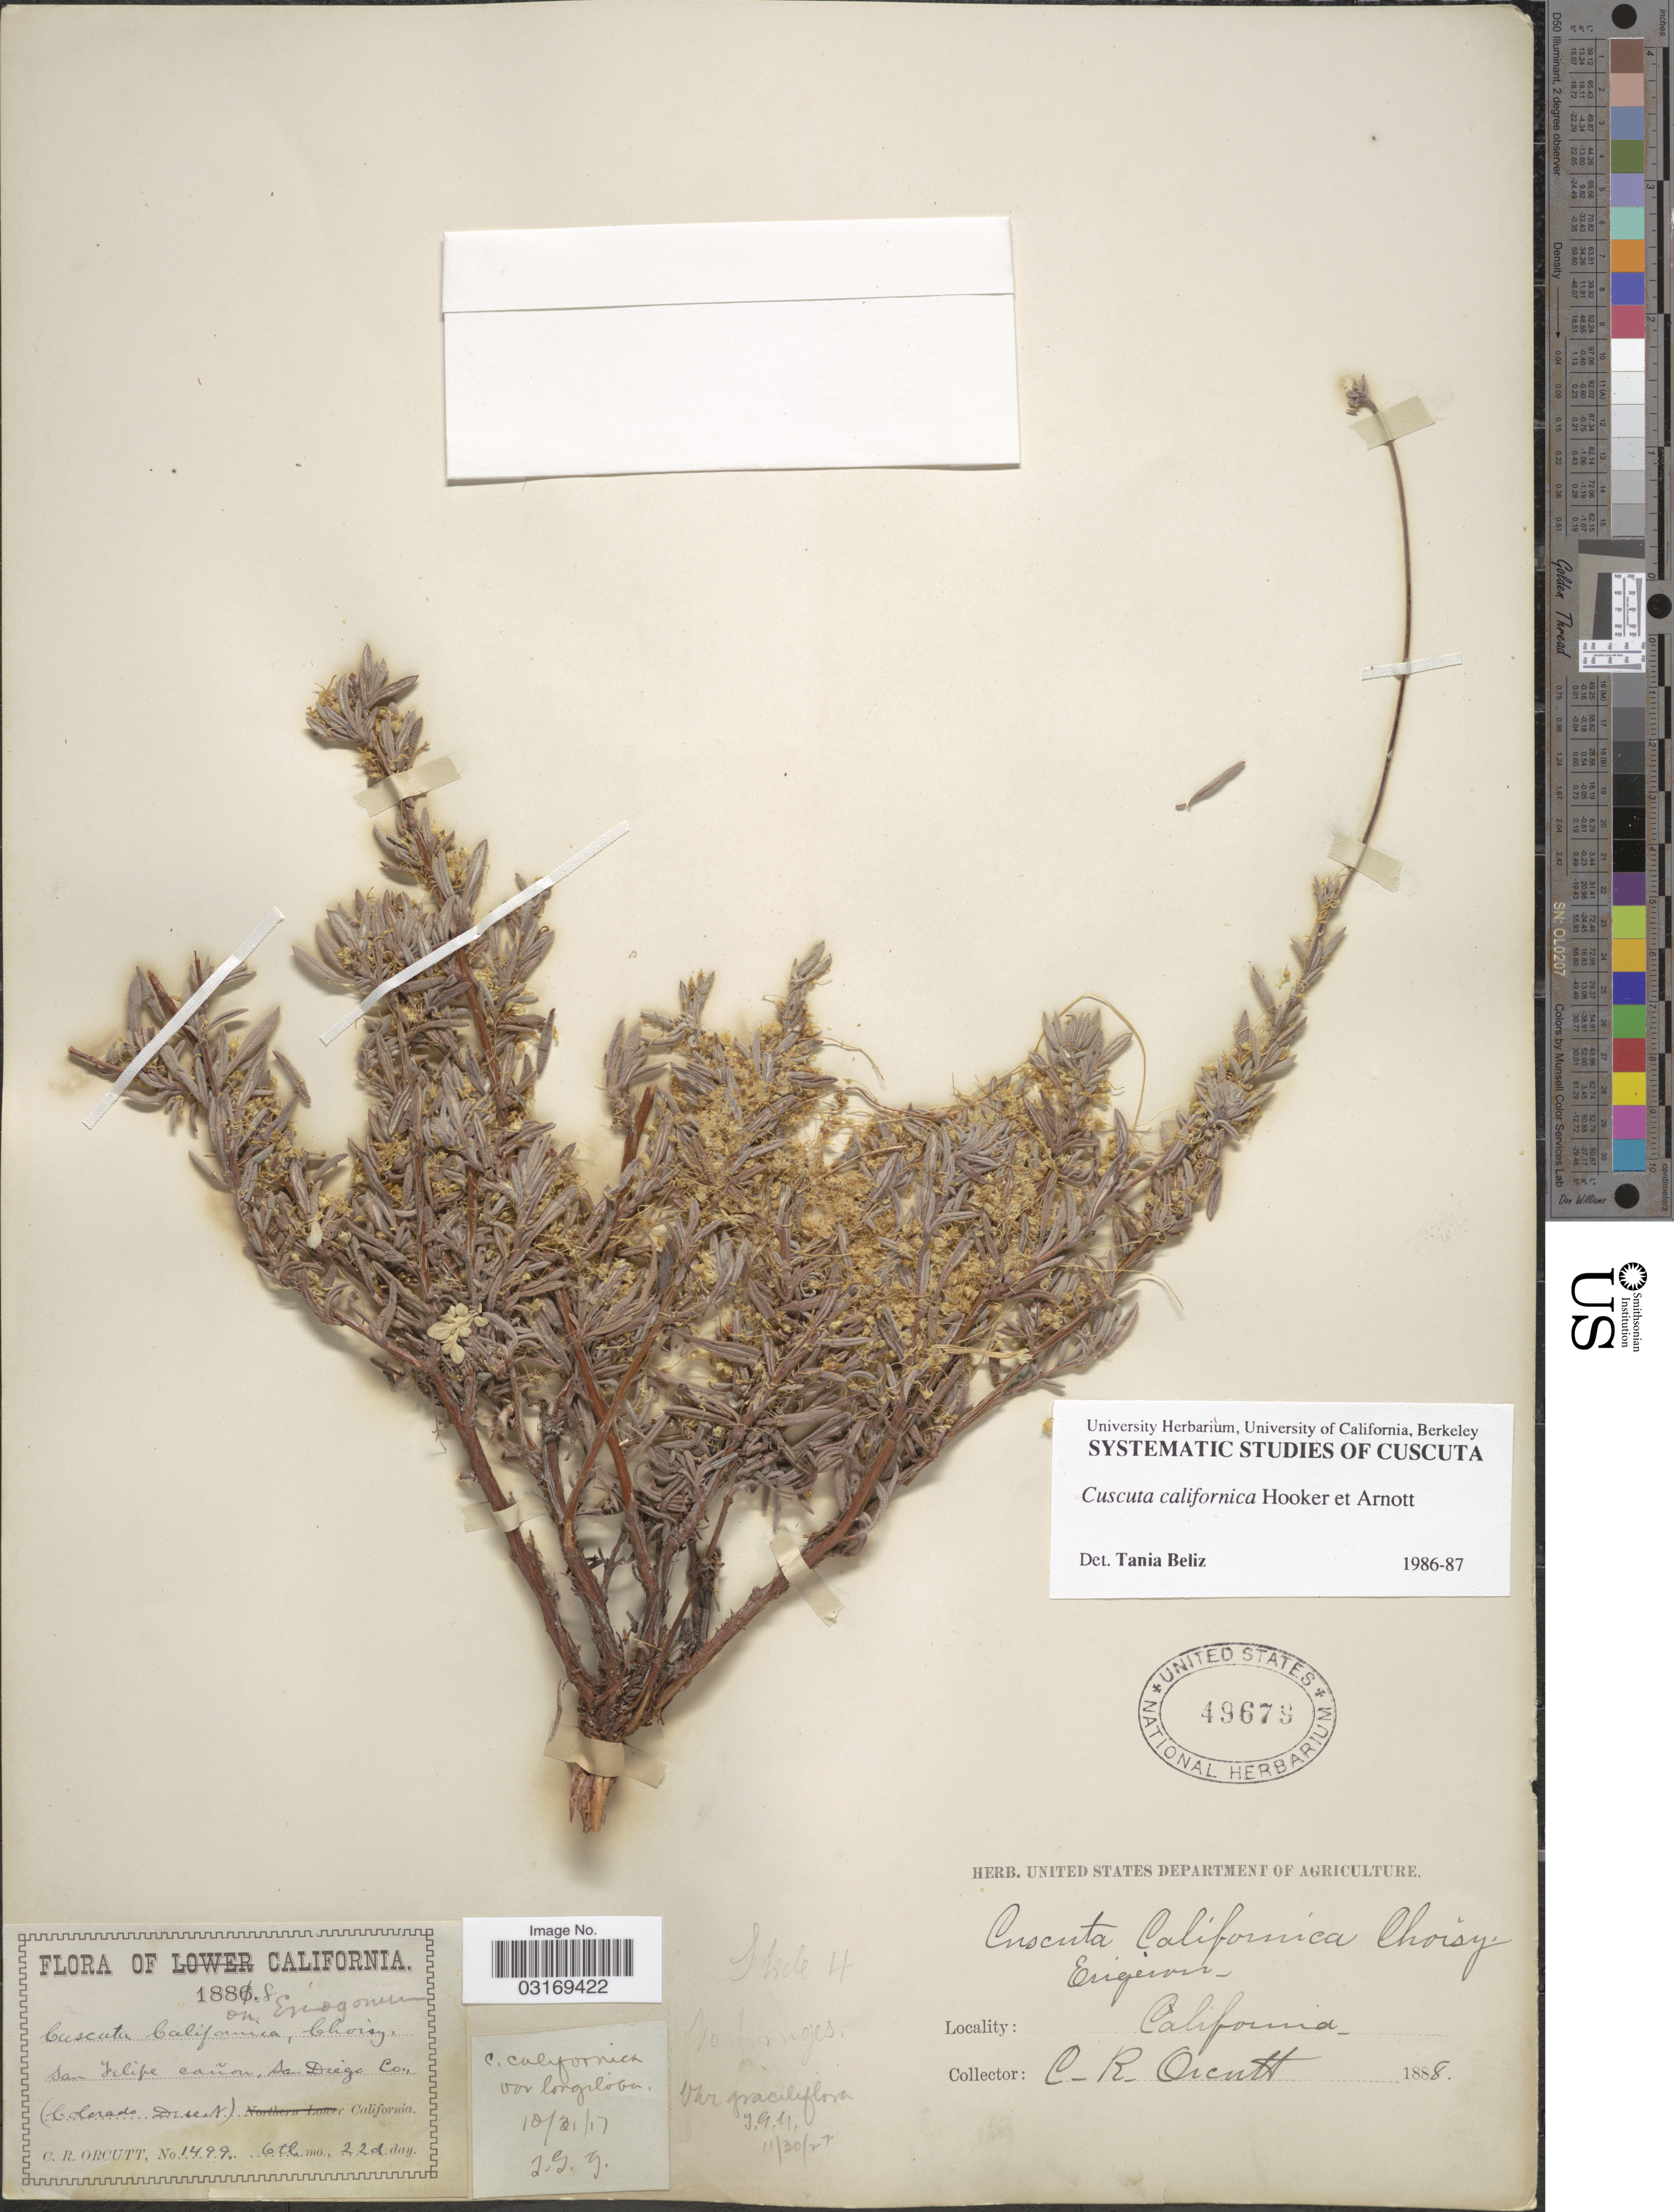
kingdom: Plantae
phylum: Tracheophyta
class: Magnoliopsida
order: Solanales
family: Convolvulaceae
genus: Cuscuta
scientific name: Cuscuta californica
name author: Hook. & Arn.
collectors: C. R. Orcutt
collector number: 1499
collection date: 1888-06-22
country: United States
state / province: California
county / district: San Diego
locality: San Felipe cañon, San Diego Co, (Colorado Desert).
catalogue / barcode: US 49679